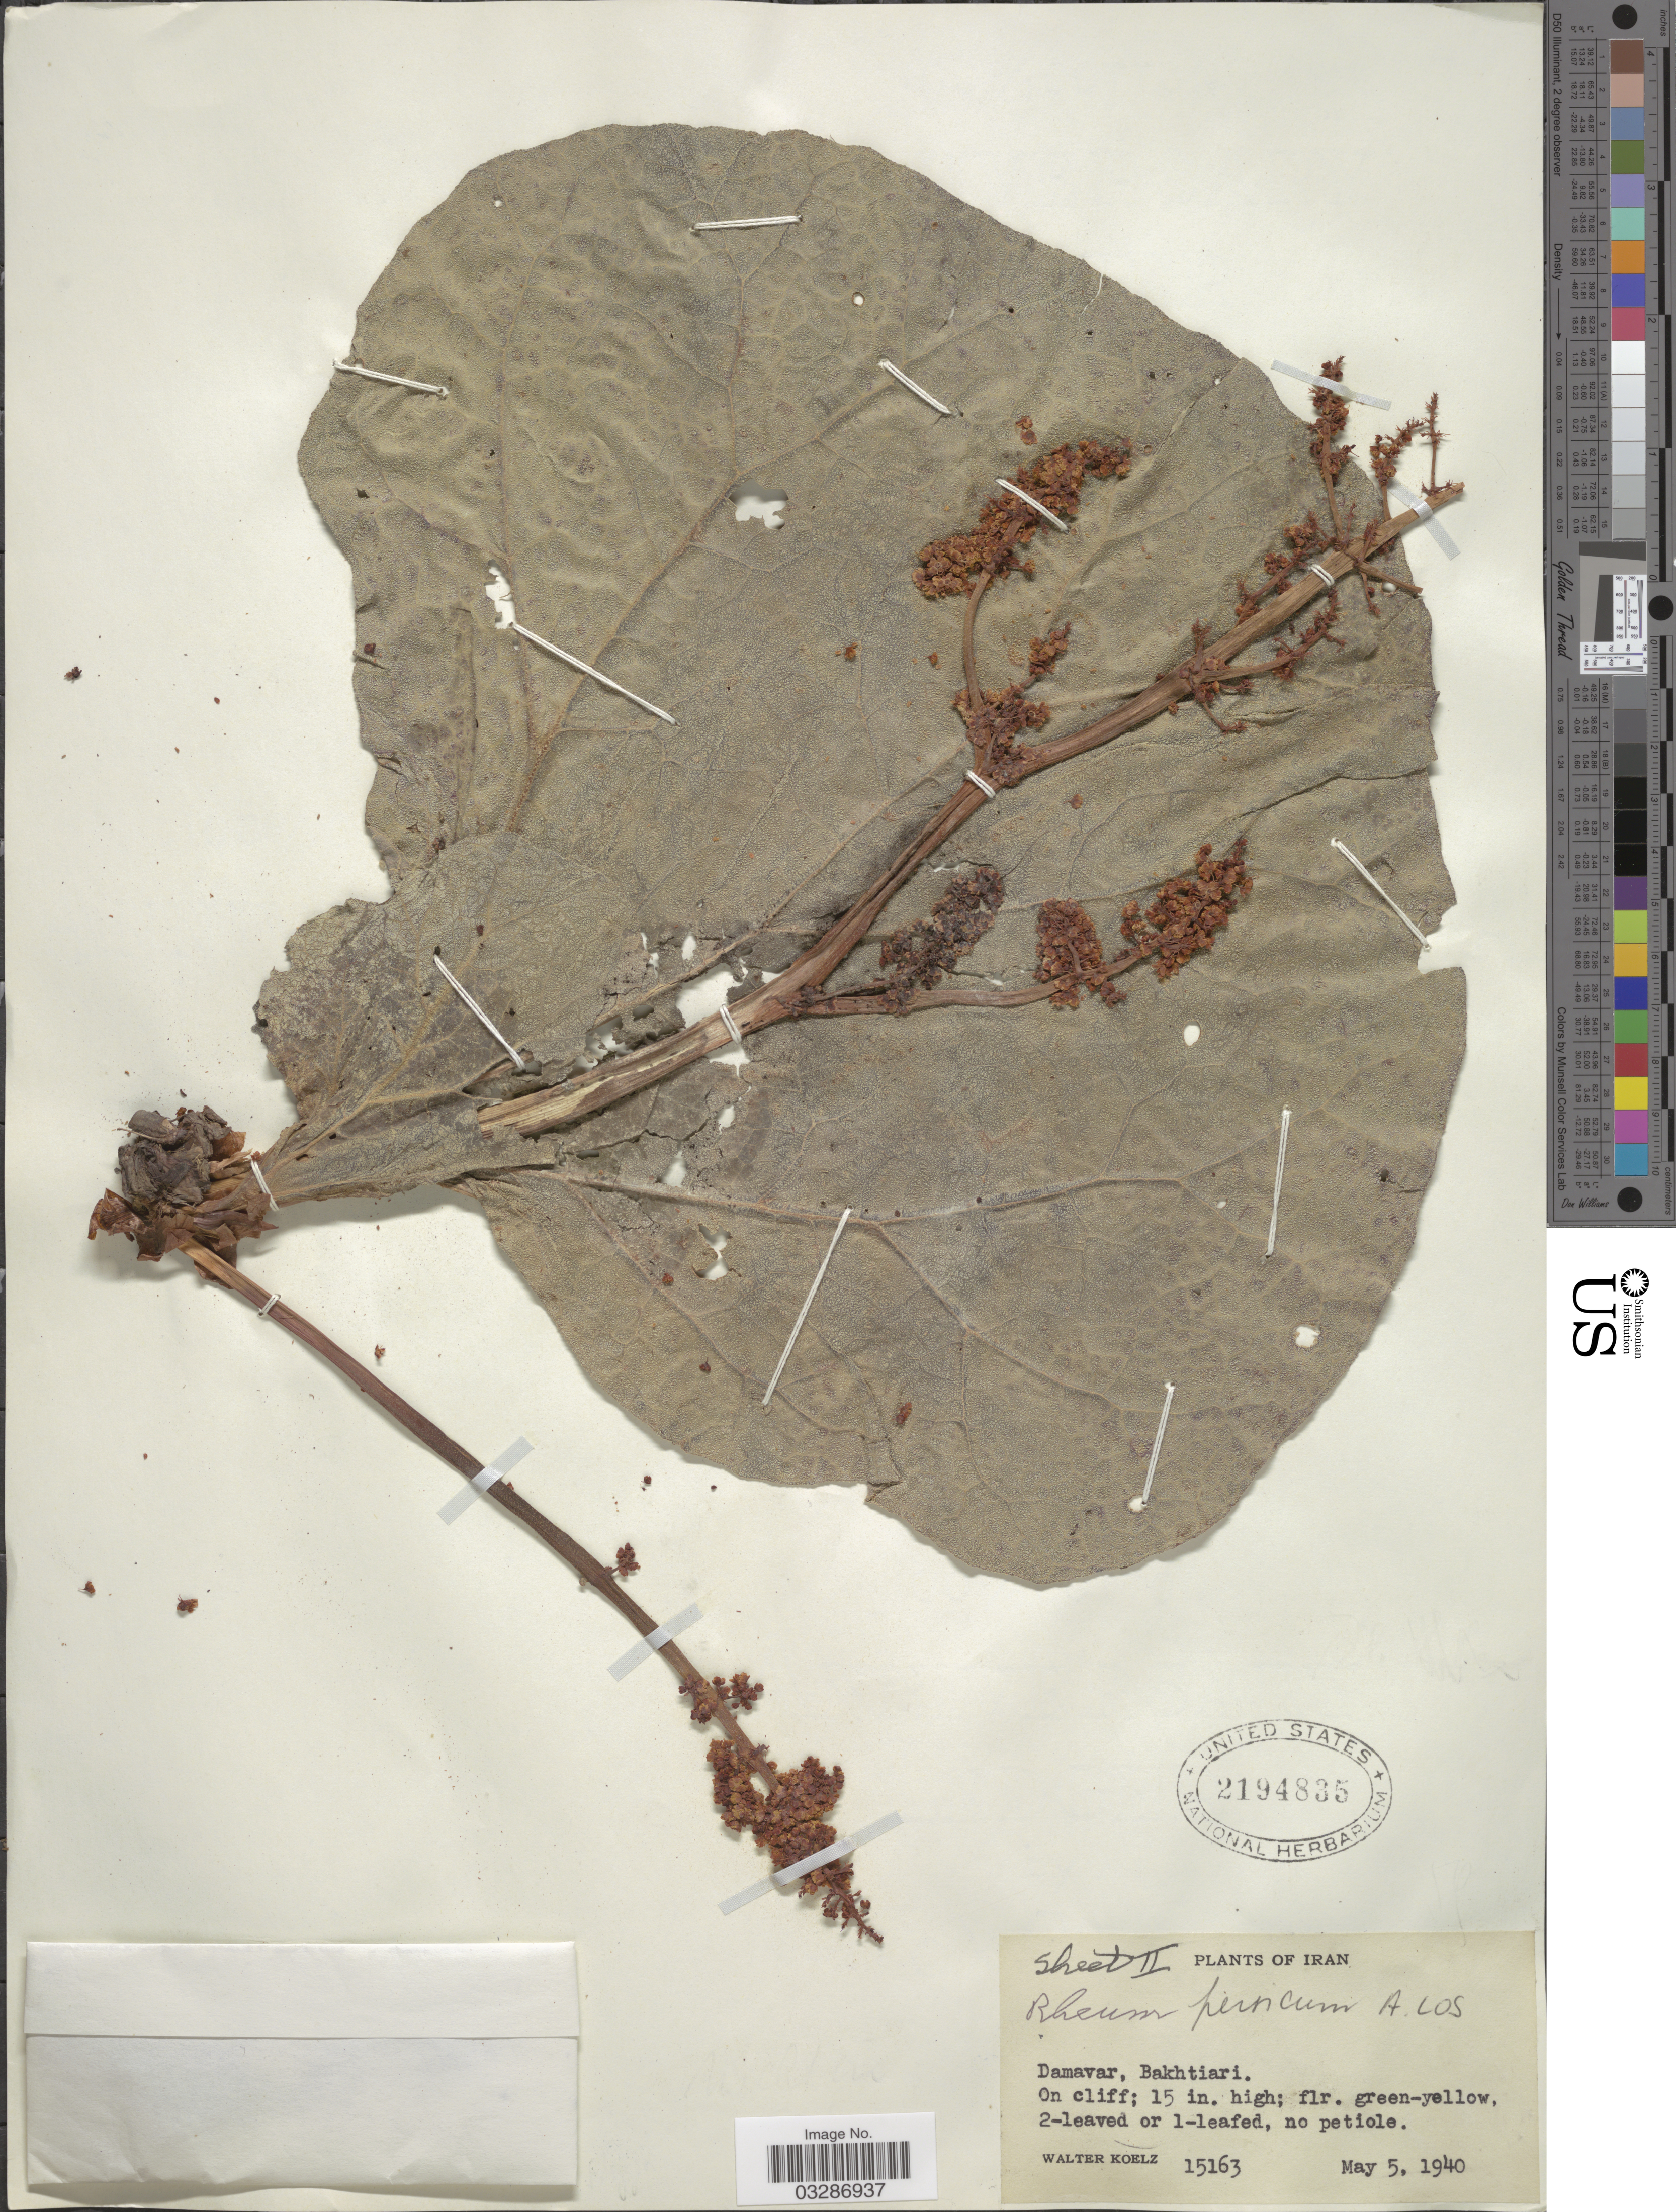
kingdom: Plantae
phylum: Tracheophyta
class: Magnoliopsida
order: Caryophyllales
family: Polygonaceae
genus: Rheum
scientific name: Rheum persicum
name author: Losinsk.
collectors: W. N. Koelz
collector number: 15163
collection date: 1940-05-05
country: Iran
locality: Damavar, Bakhtiari.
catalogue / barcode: US 2194835